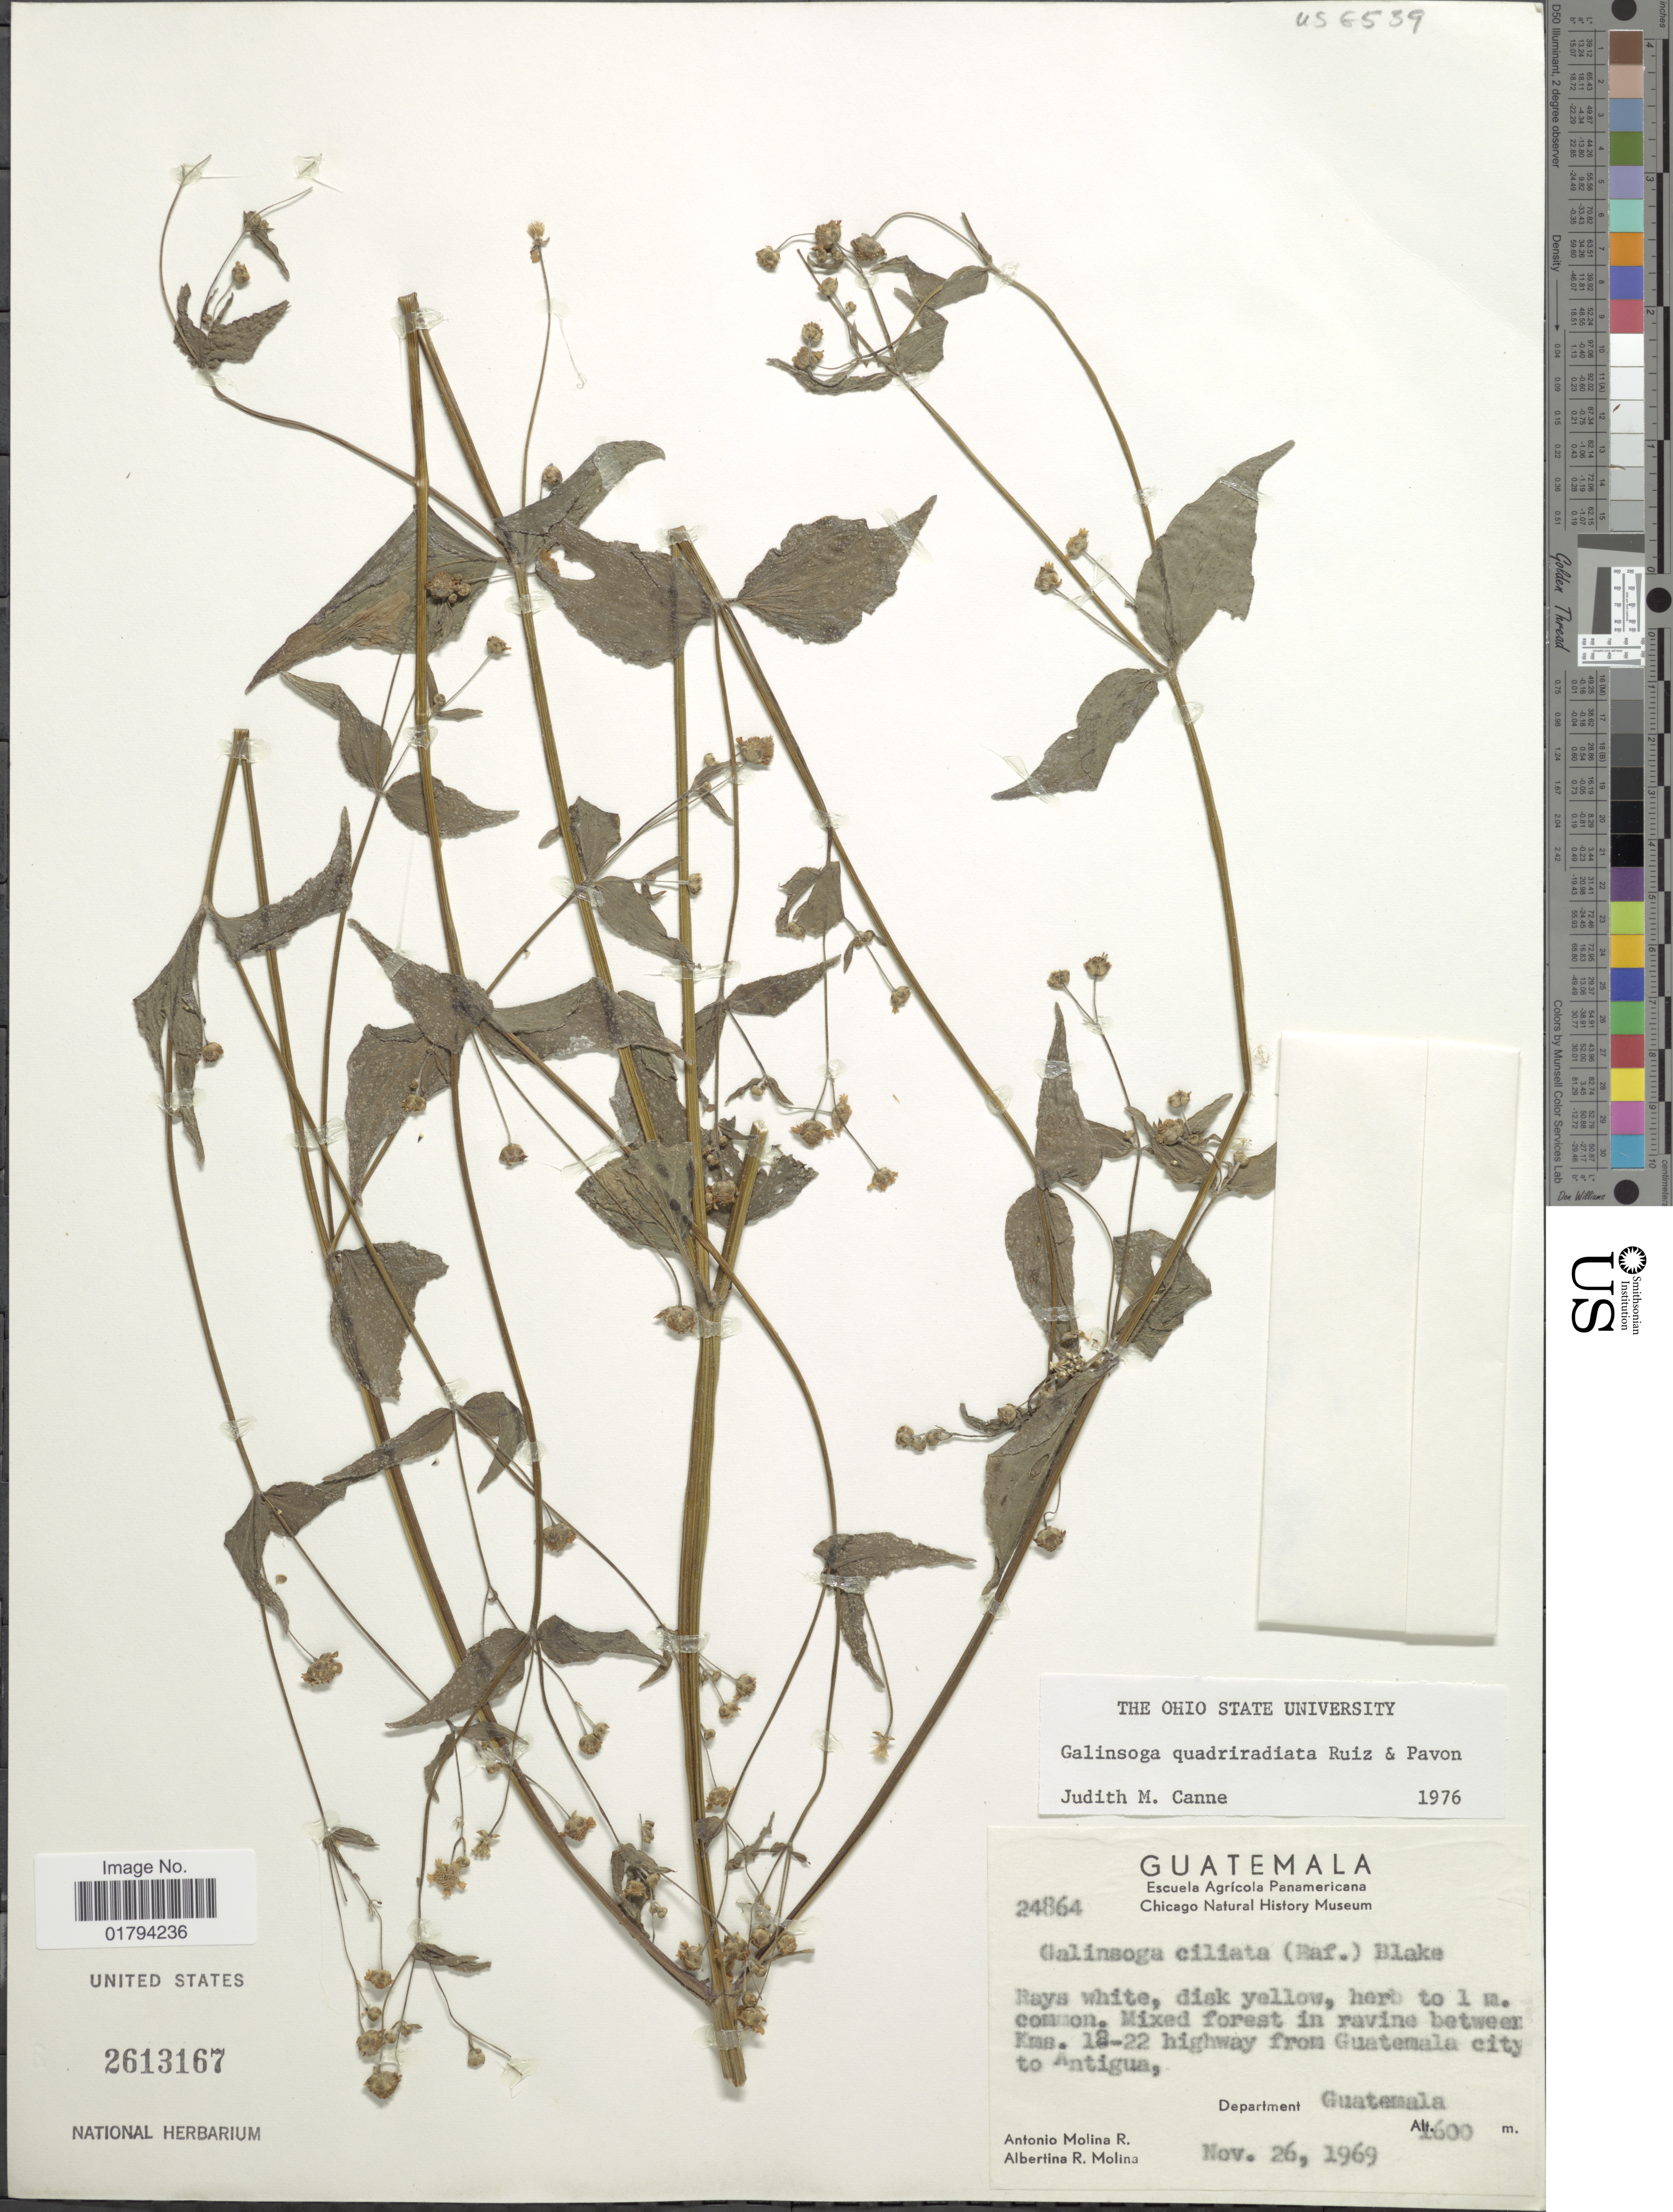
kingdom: Plantae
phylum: Tracheophyta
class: Magnoliopsida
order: Asterales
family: Asteraceae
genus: Galinsoga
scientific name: Galinsoga quadriradiata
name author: Ruiz & Pav.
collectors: A. Molina R. & A. R. Molina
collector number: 24864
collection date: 1969-11-26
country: Guatemala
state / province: Guatemala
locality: Mixed forest in ravine between Kms. 18-22 highway from Guatemala city to Antigua.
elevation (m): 1600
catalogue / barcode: US 2613167